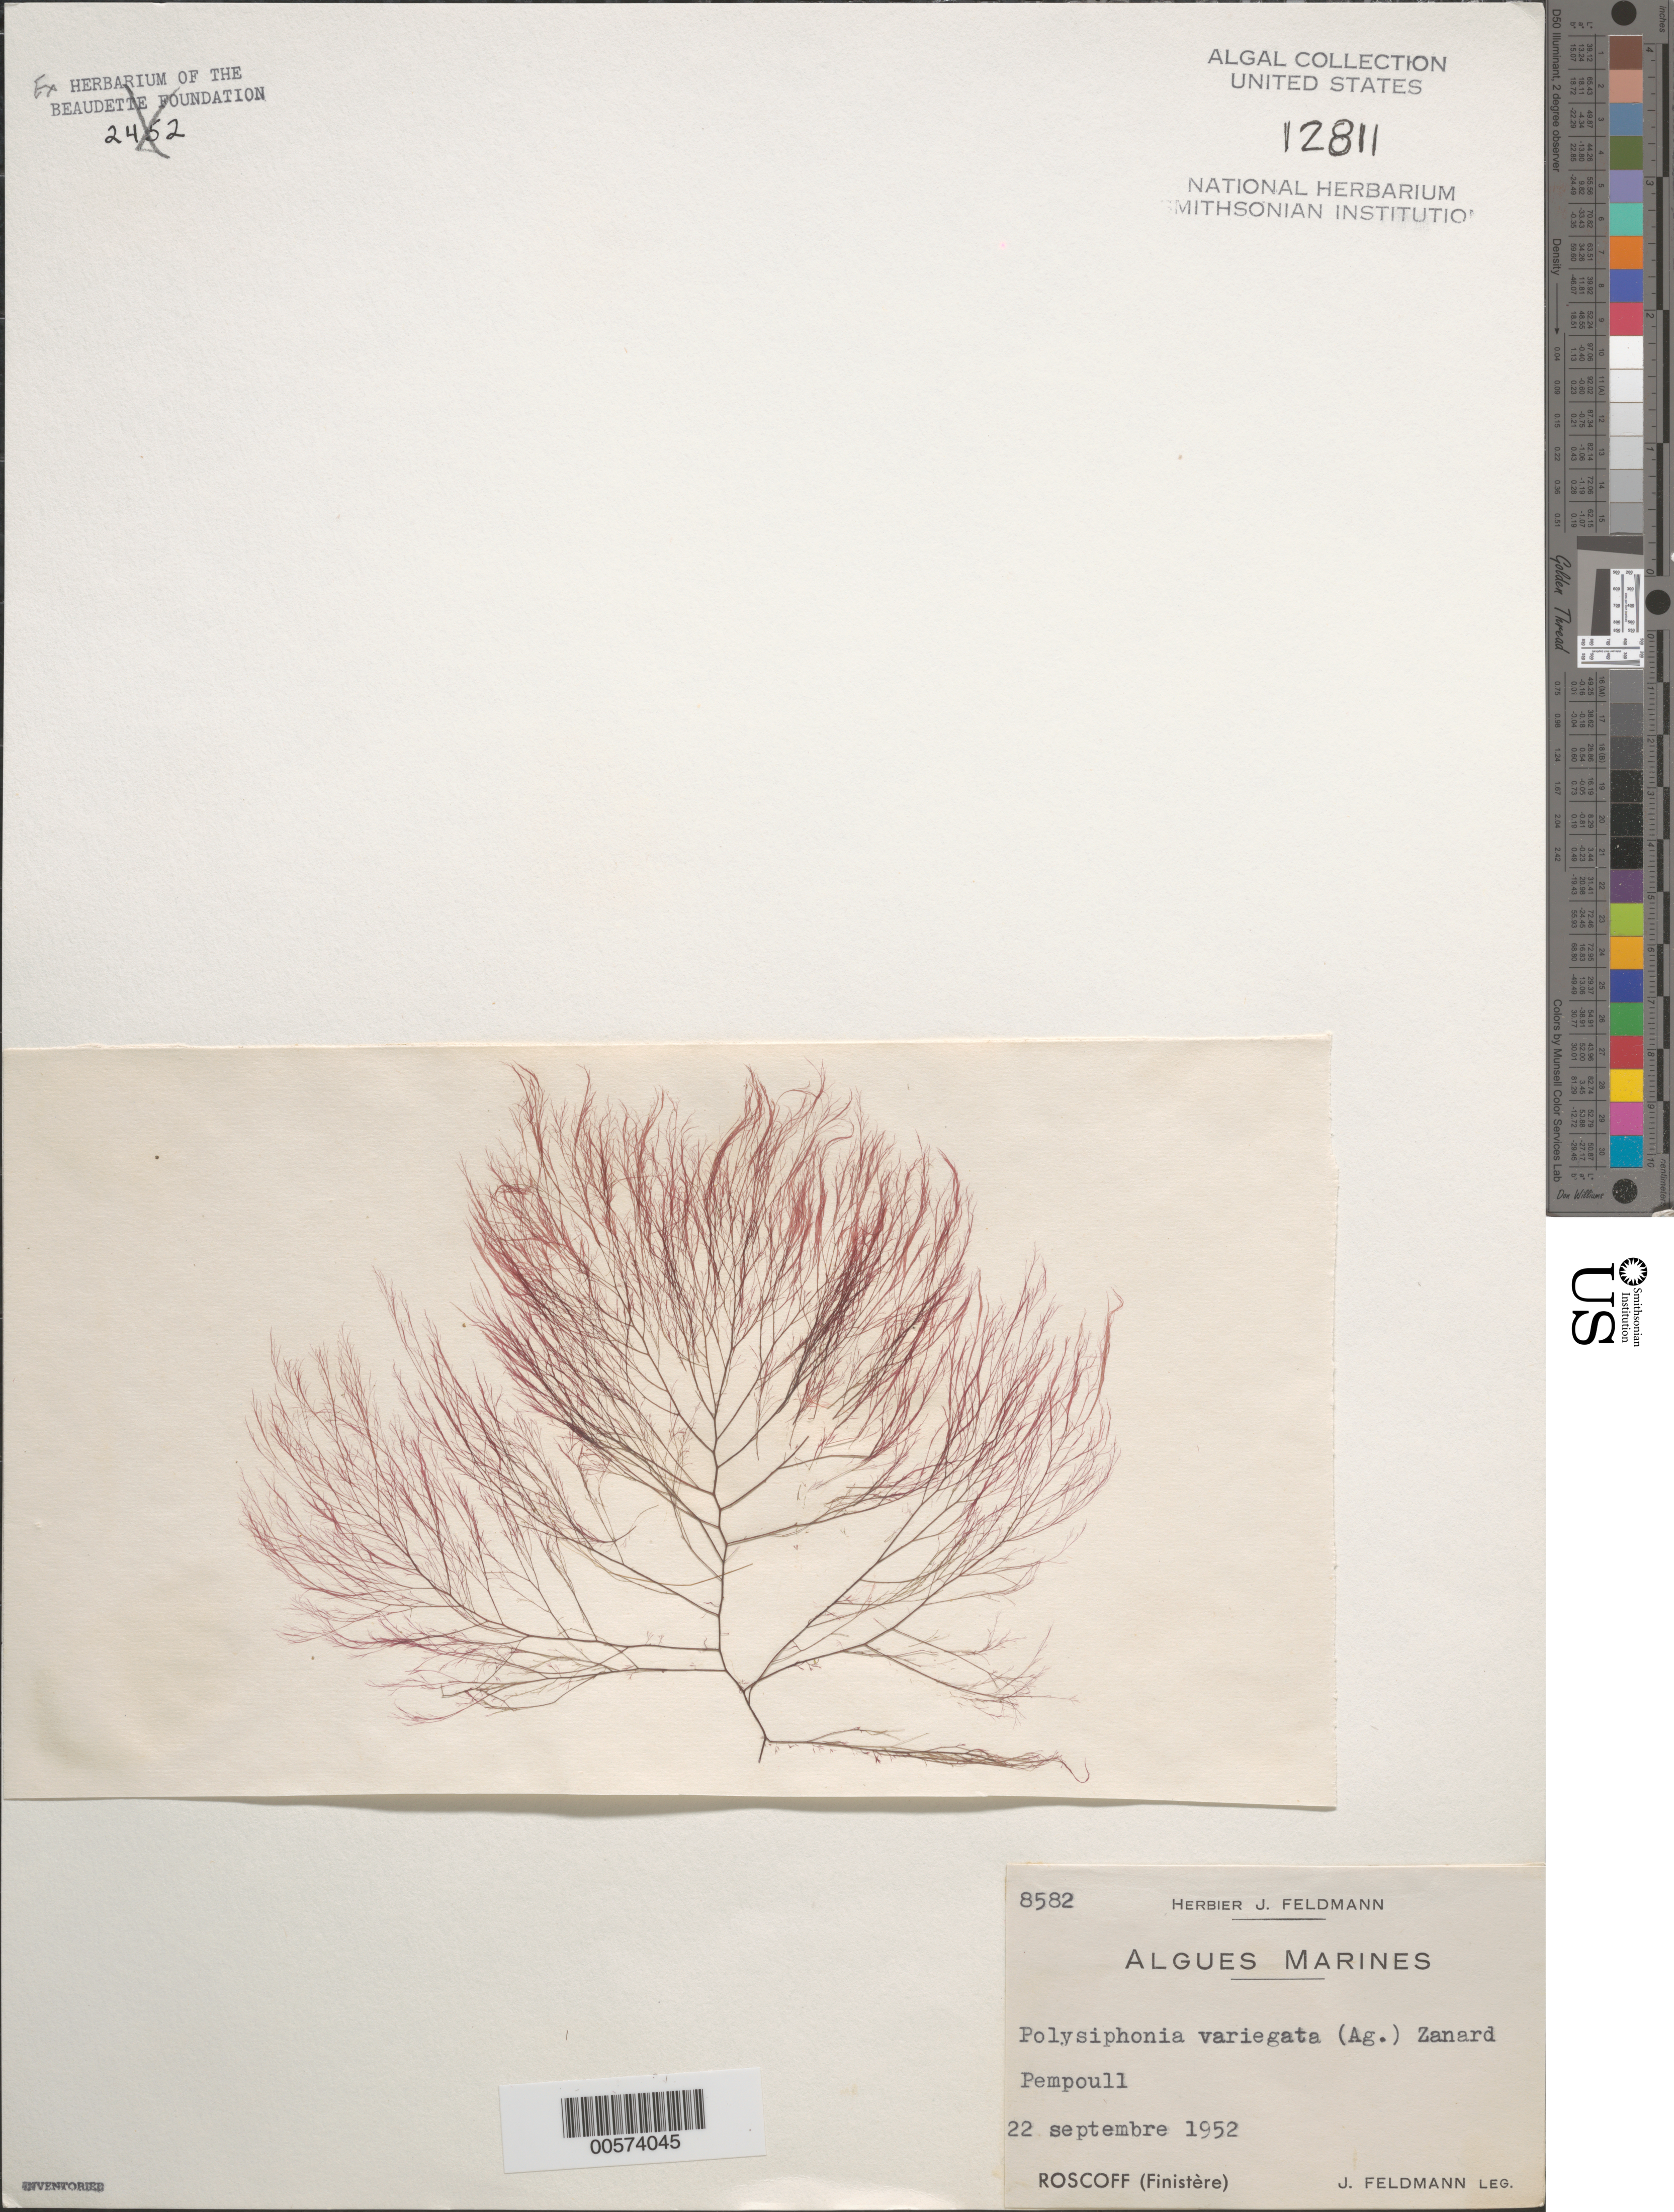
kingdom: Plantae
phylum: Rhodophyta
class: Florideophyceae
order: Ceramiales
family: Rhodomelaceae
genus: Carradoriella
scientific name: Carradoriella denudata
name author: (Dillwyn) Savoie & G.W. Saunders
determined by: Algae name updating Project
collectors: J. Feldmann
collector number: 8582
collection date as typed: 22 Sep 1952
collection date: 1952-09-22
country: France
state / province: Bretagne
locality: Pempoull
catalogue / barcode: US 12811